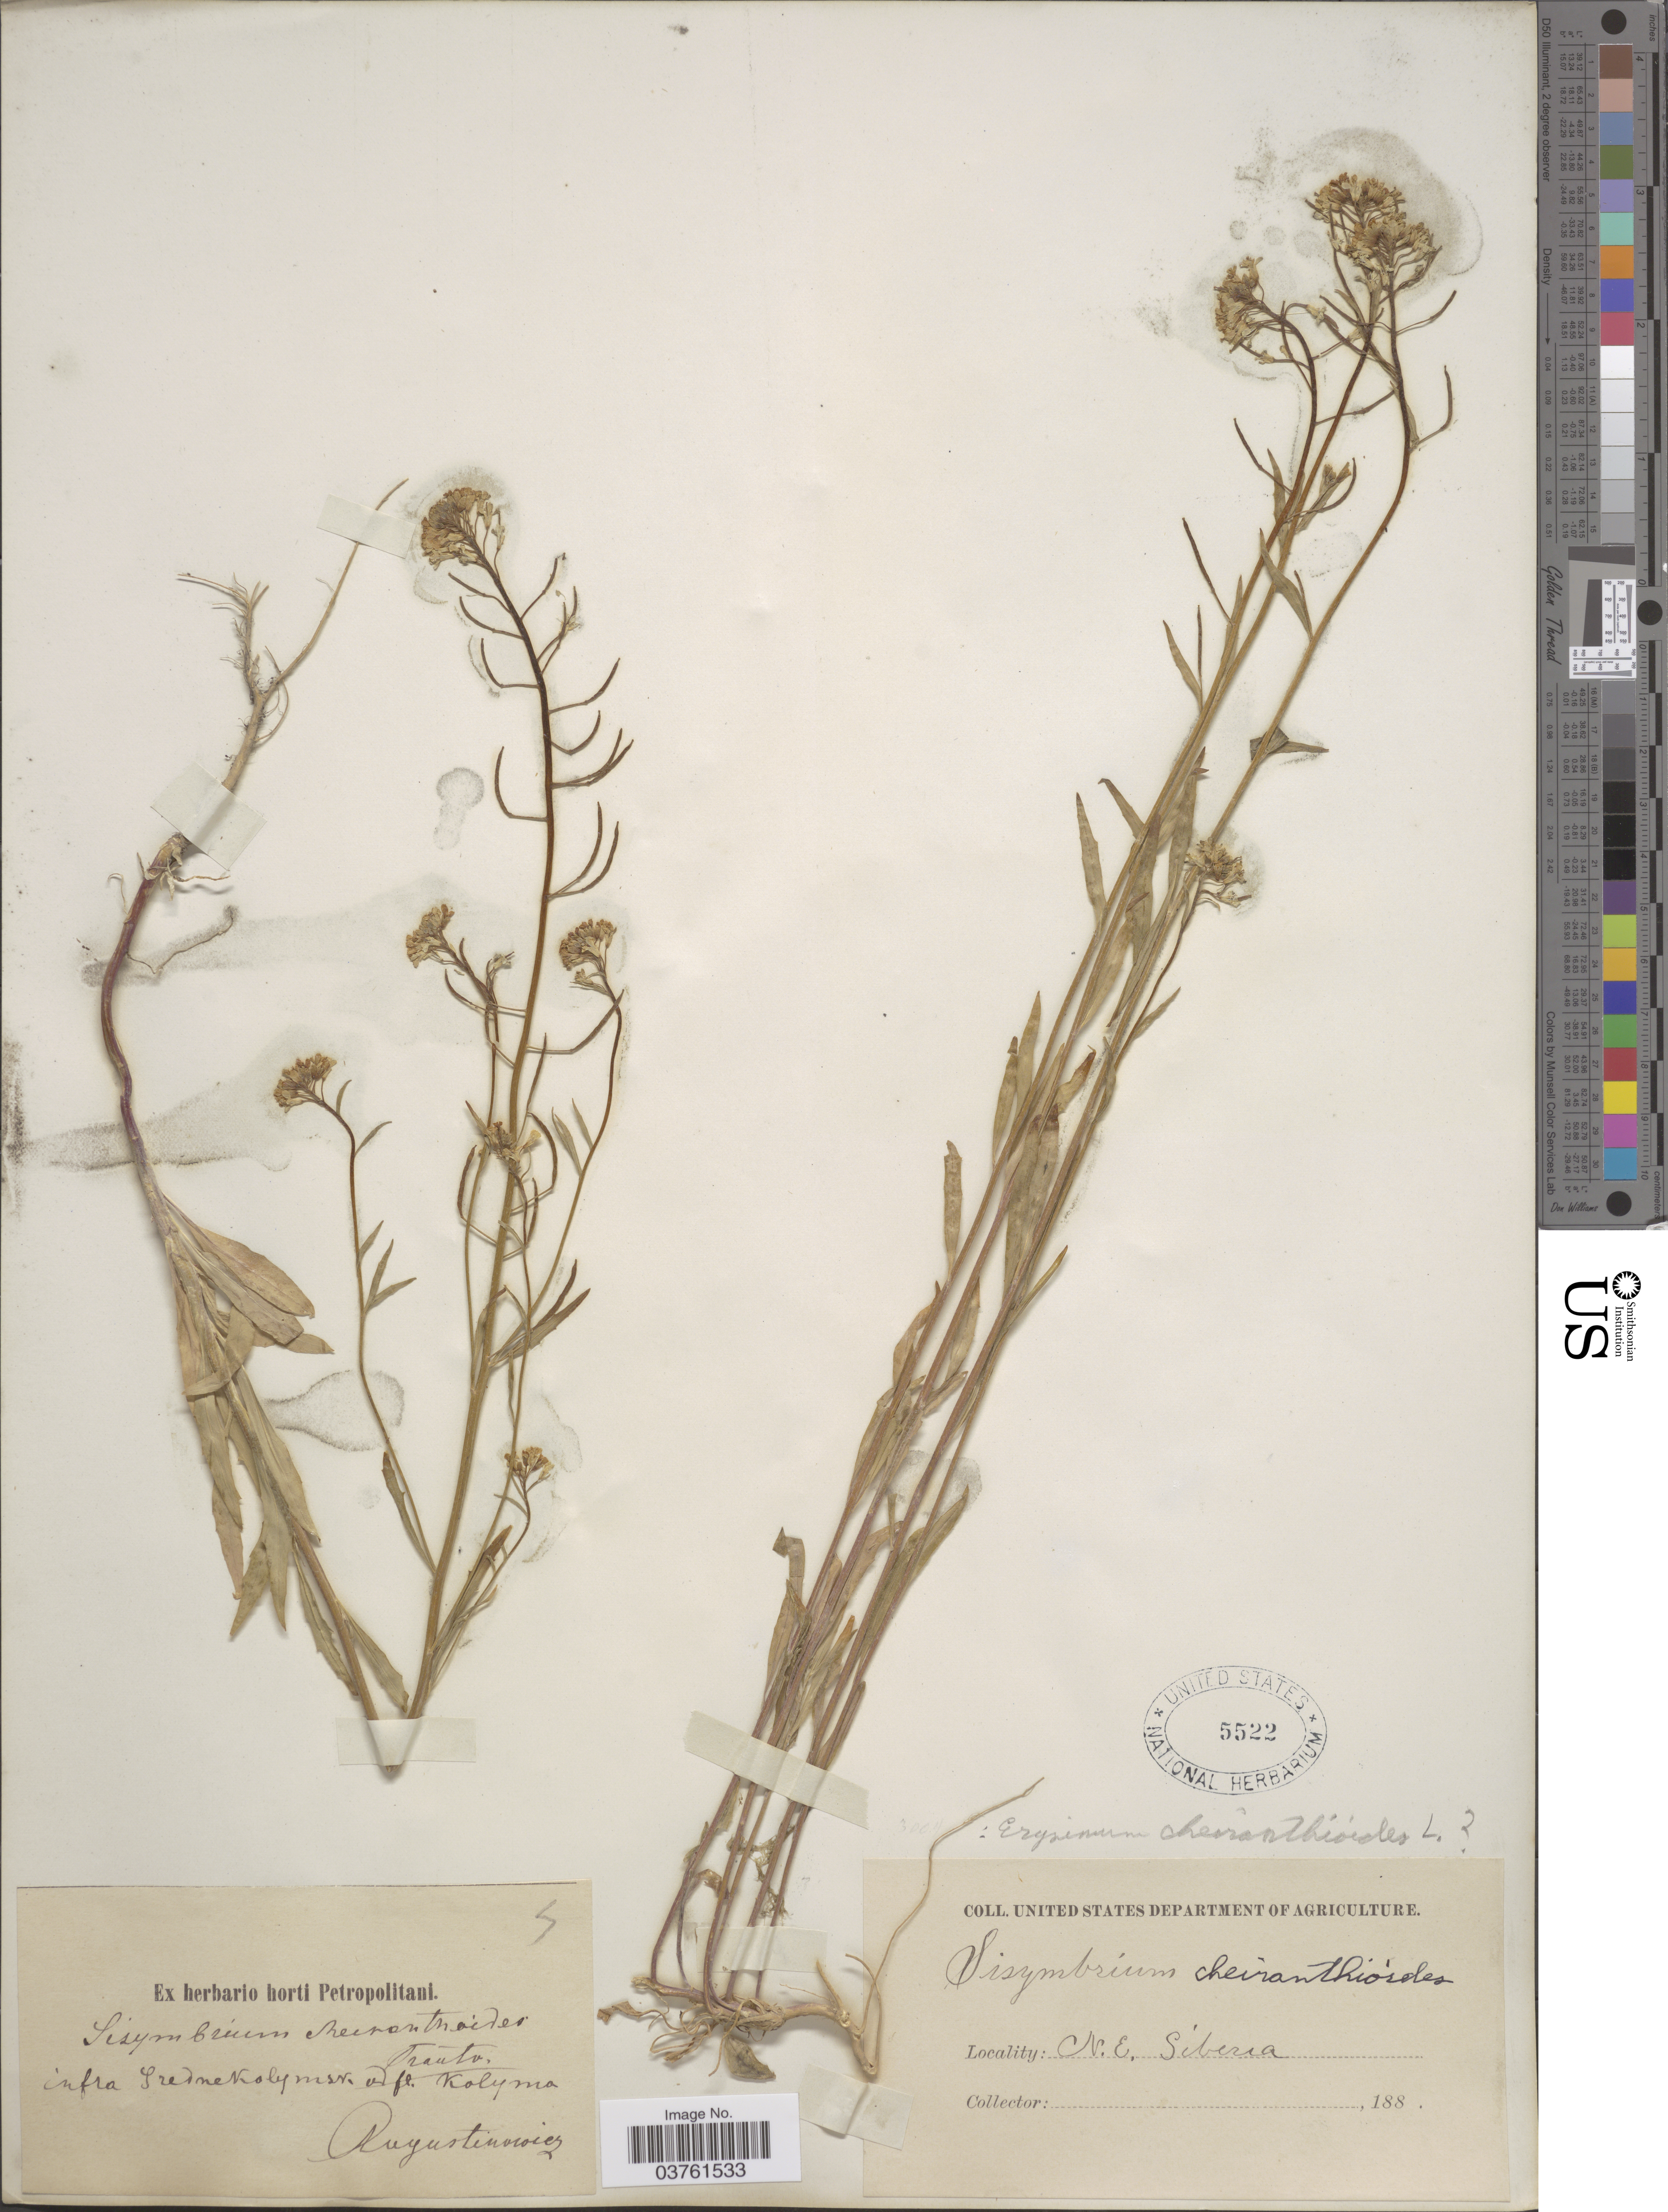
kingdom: Plantae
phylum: Tracheophyta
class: Magnoliopsida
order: Brassicales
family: Brassicaceae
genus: Erysimum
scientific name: Erysimum cheiranthoides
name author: L.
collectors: Augustinowicz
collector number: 4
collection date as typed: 188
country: Russian Federation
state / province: Sakha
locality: Infra Srednekolymsk ad fl. Kolyma. N.E. Siberia.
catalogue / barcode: US 5522